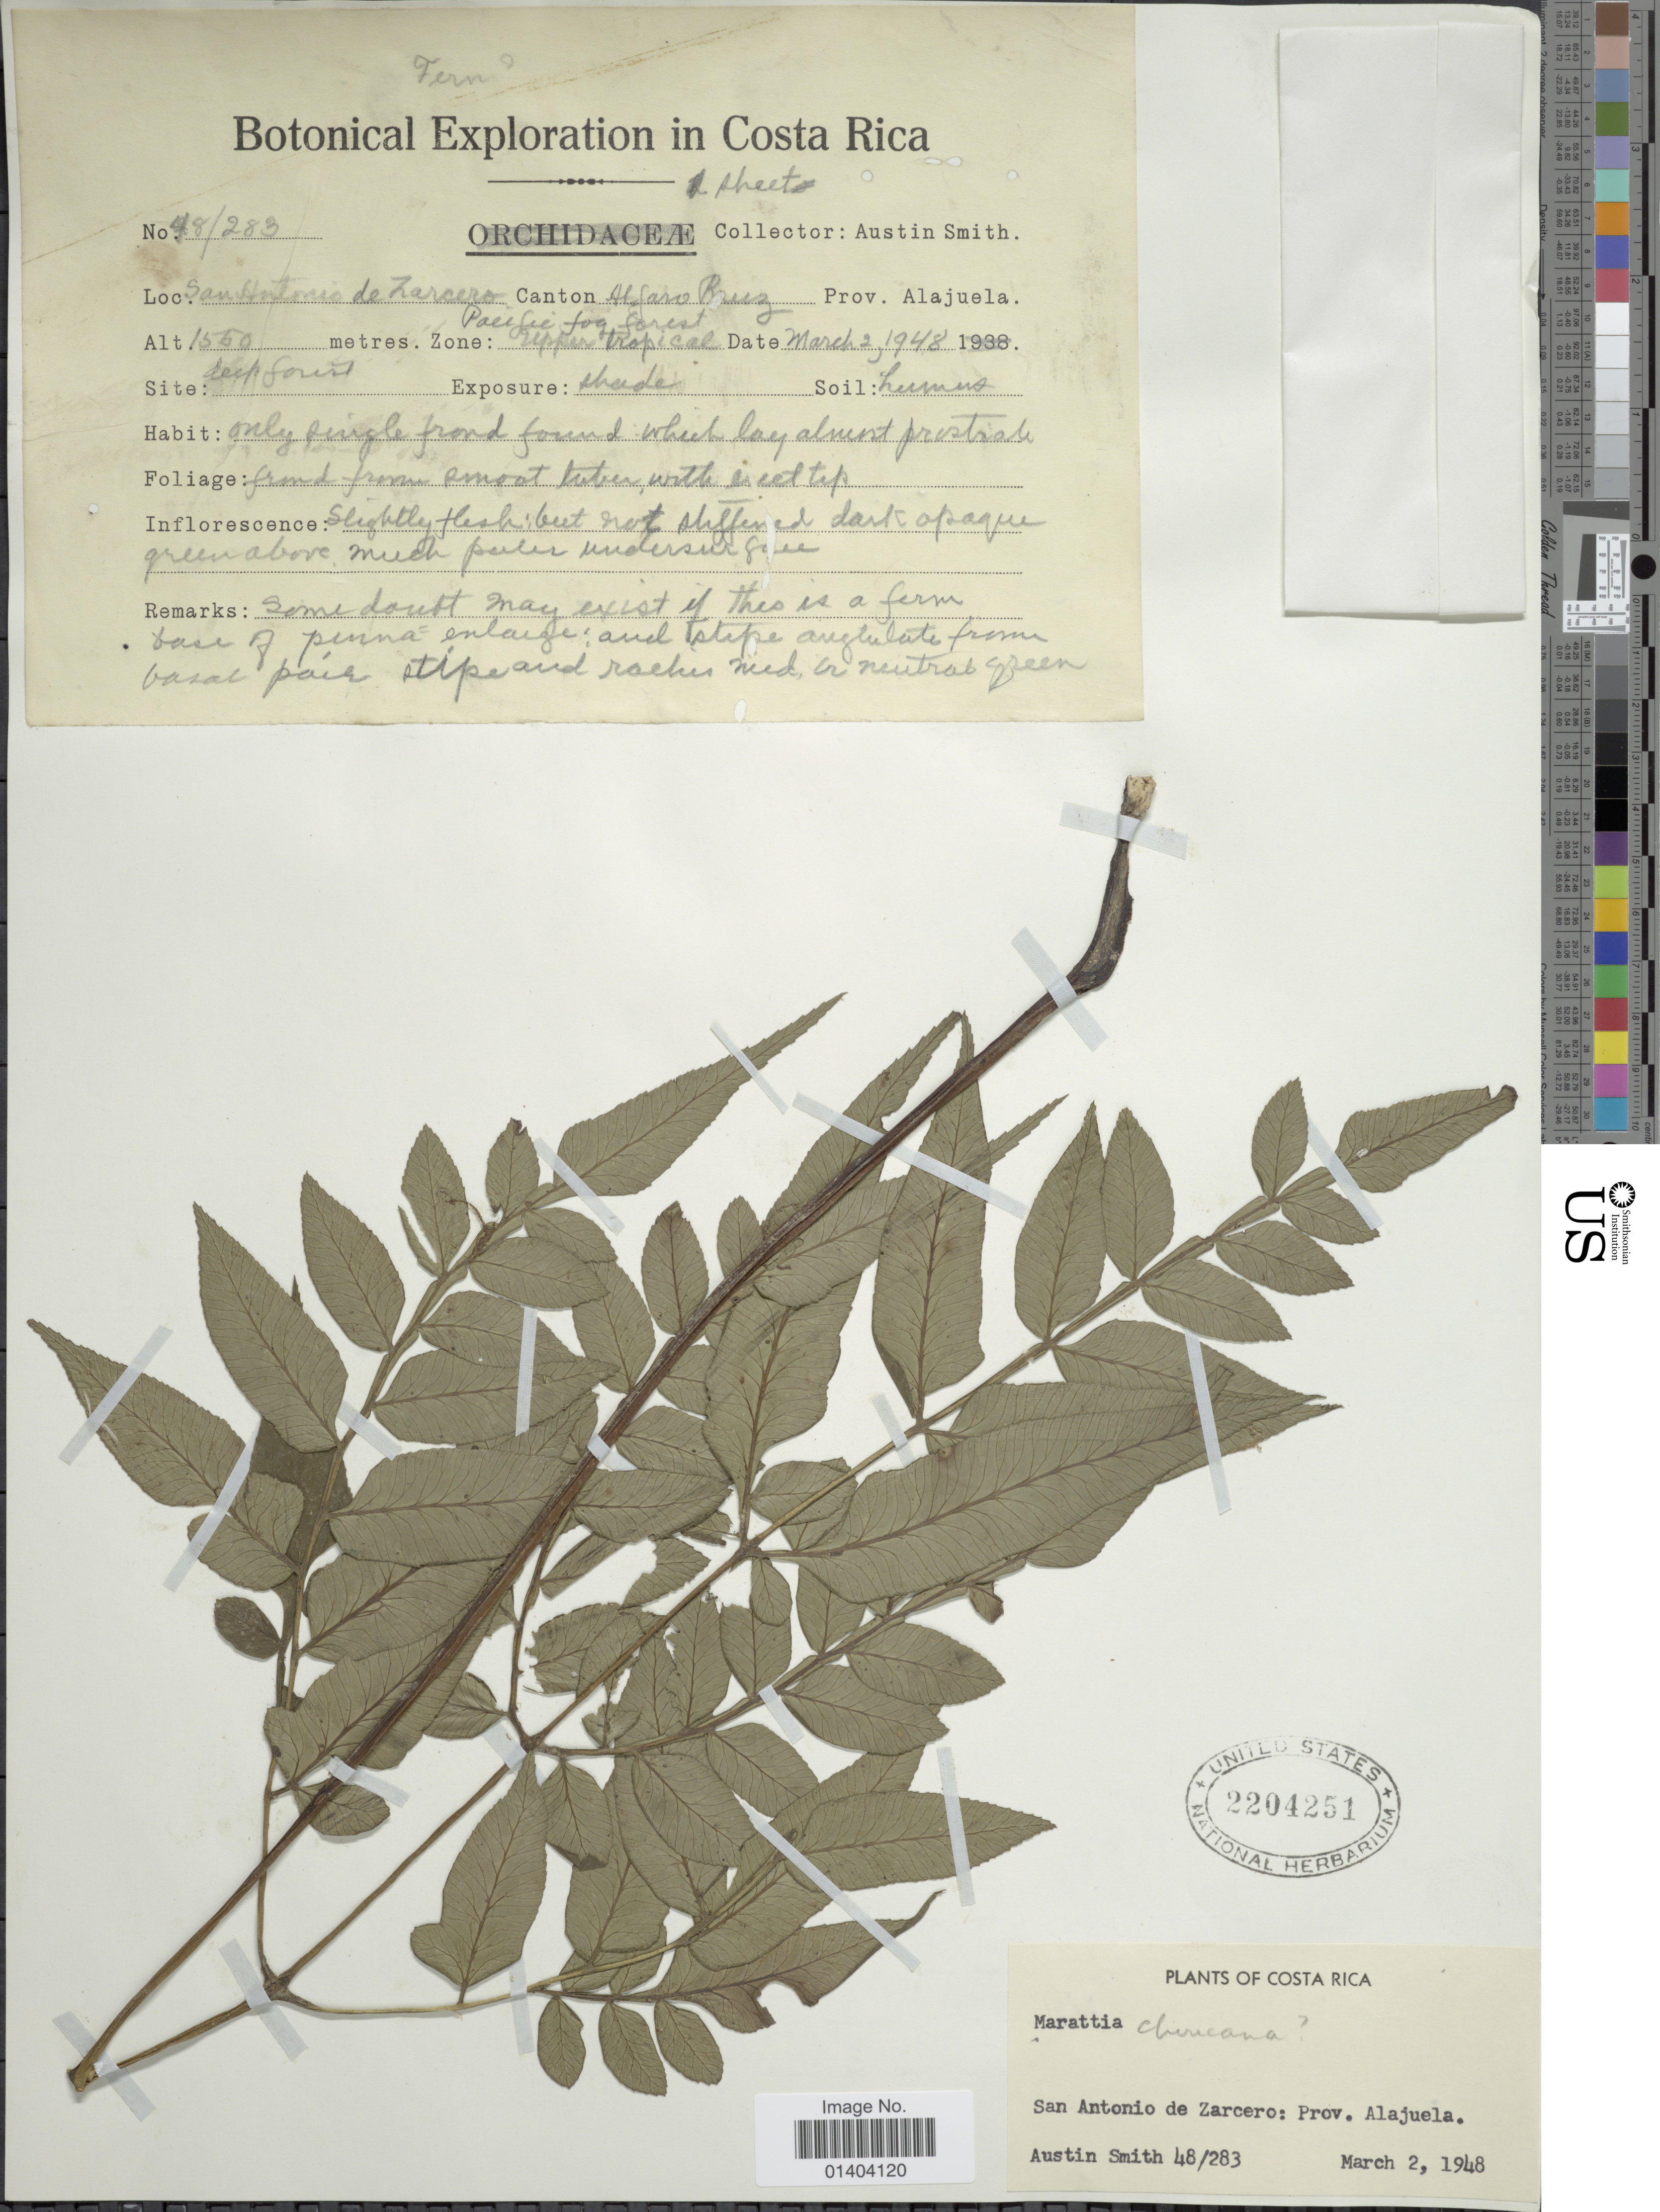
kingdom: Plantae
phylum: Tracheophyta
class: Polypodiopsida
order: Marattiales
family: Marattiaceae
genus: Marattia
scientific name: Marattia interposita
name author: Christ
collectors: Aust P. Smith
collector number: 48/283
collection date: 1948-03-02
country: Costa Rica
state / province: Alajuela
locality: San Antonio de Zarcero, Alfaro Ruiz canton, prov. Alajuela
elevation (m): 1550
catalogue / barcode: US 2204251